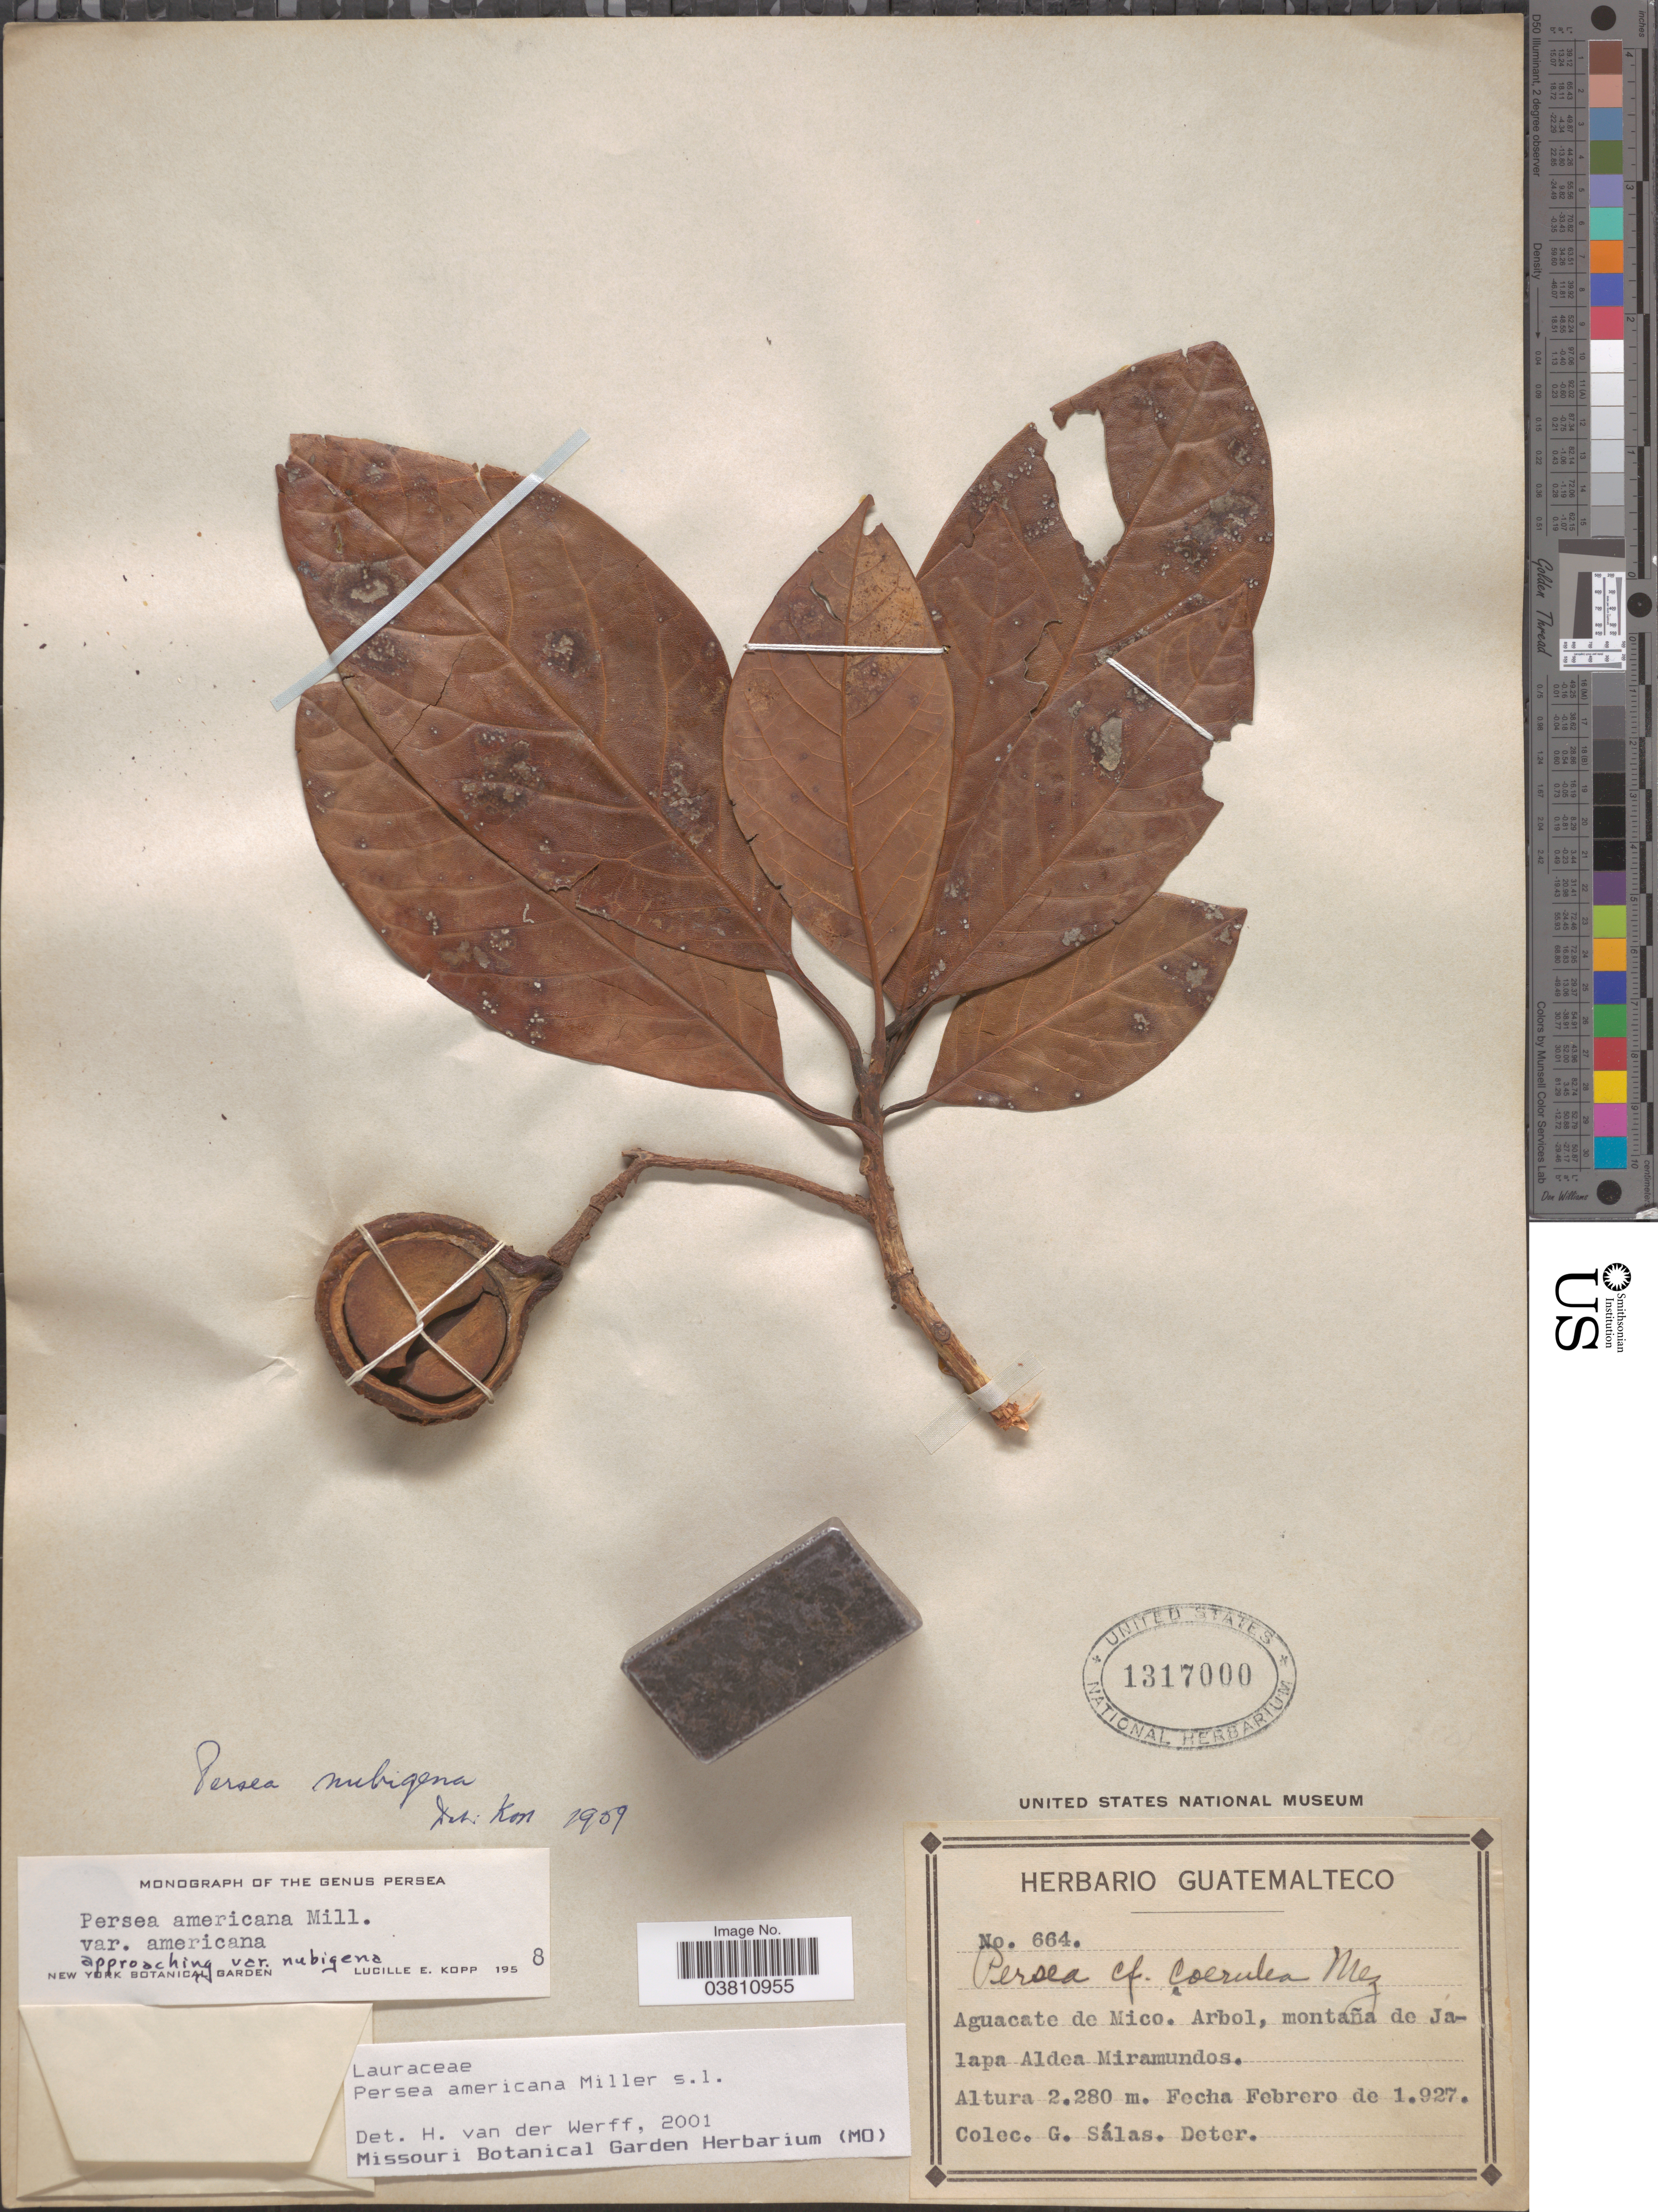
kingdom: Plantae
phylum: Tracheophyta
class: Magnoliopsida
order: Laurales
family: Lauraceae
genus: Persea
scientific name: Persea americana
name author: Mill.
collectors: G. Salas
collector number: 664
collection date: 1927-02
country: Guatemala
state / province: Jalapa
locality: Aguacate de Mico. Arbol, montaña de Jalapa Aldea Miramundos.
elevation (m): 2280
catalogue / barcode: US 1317000